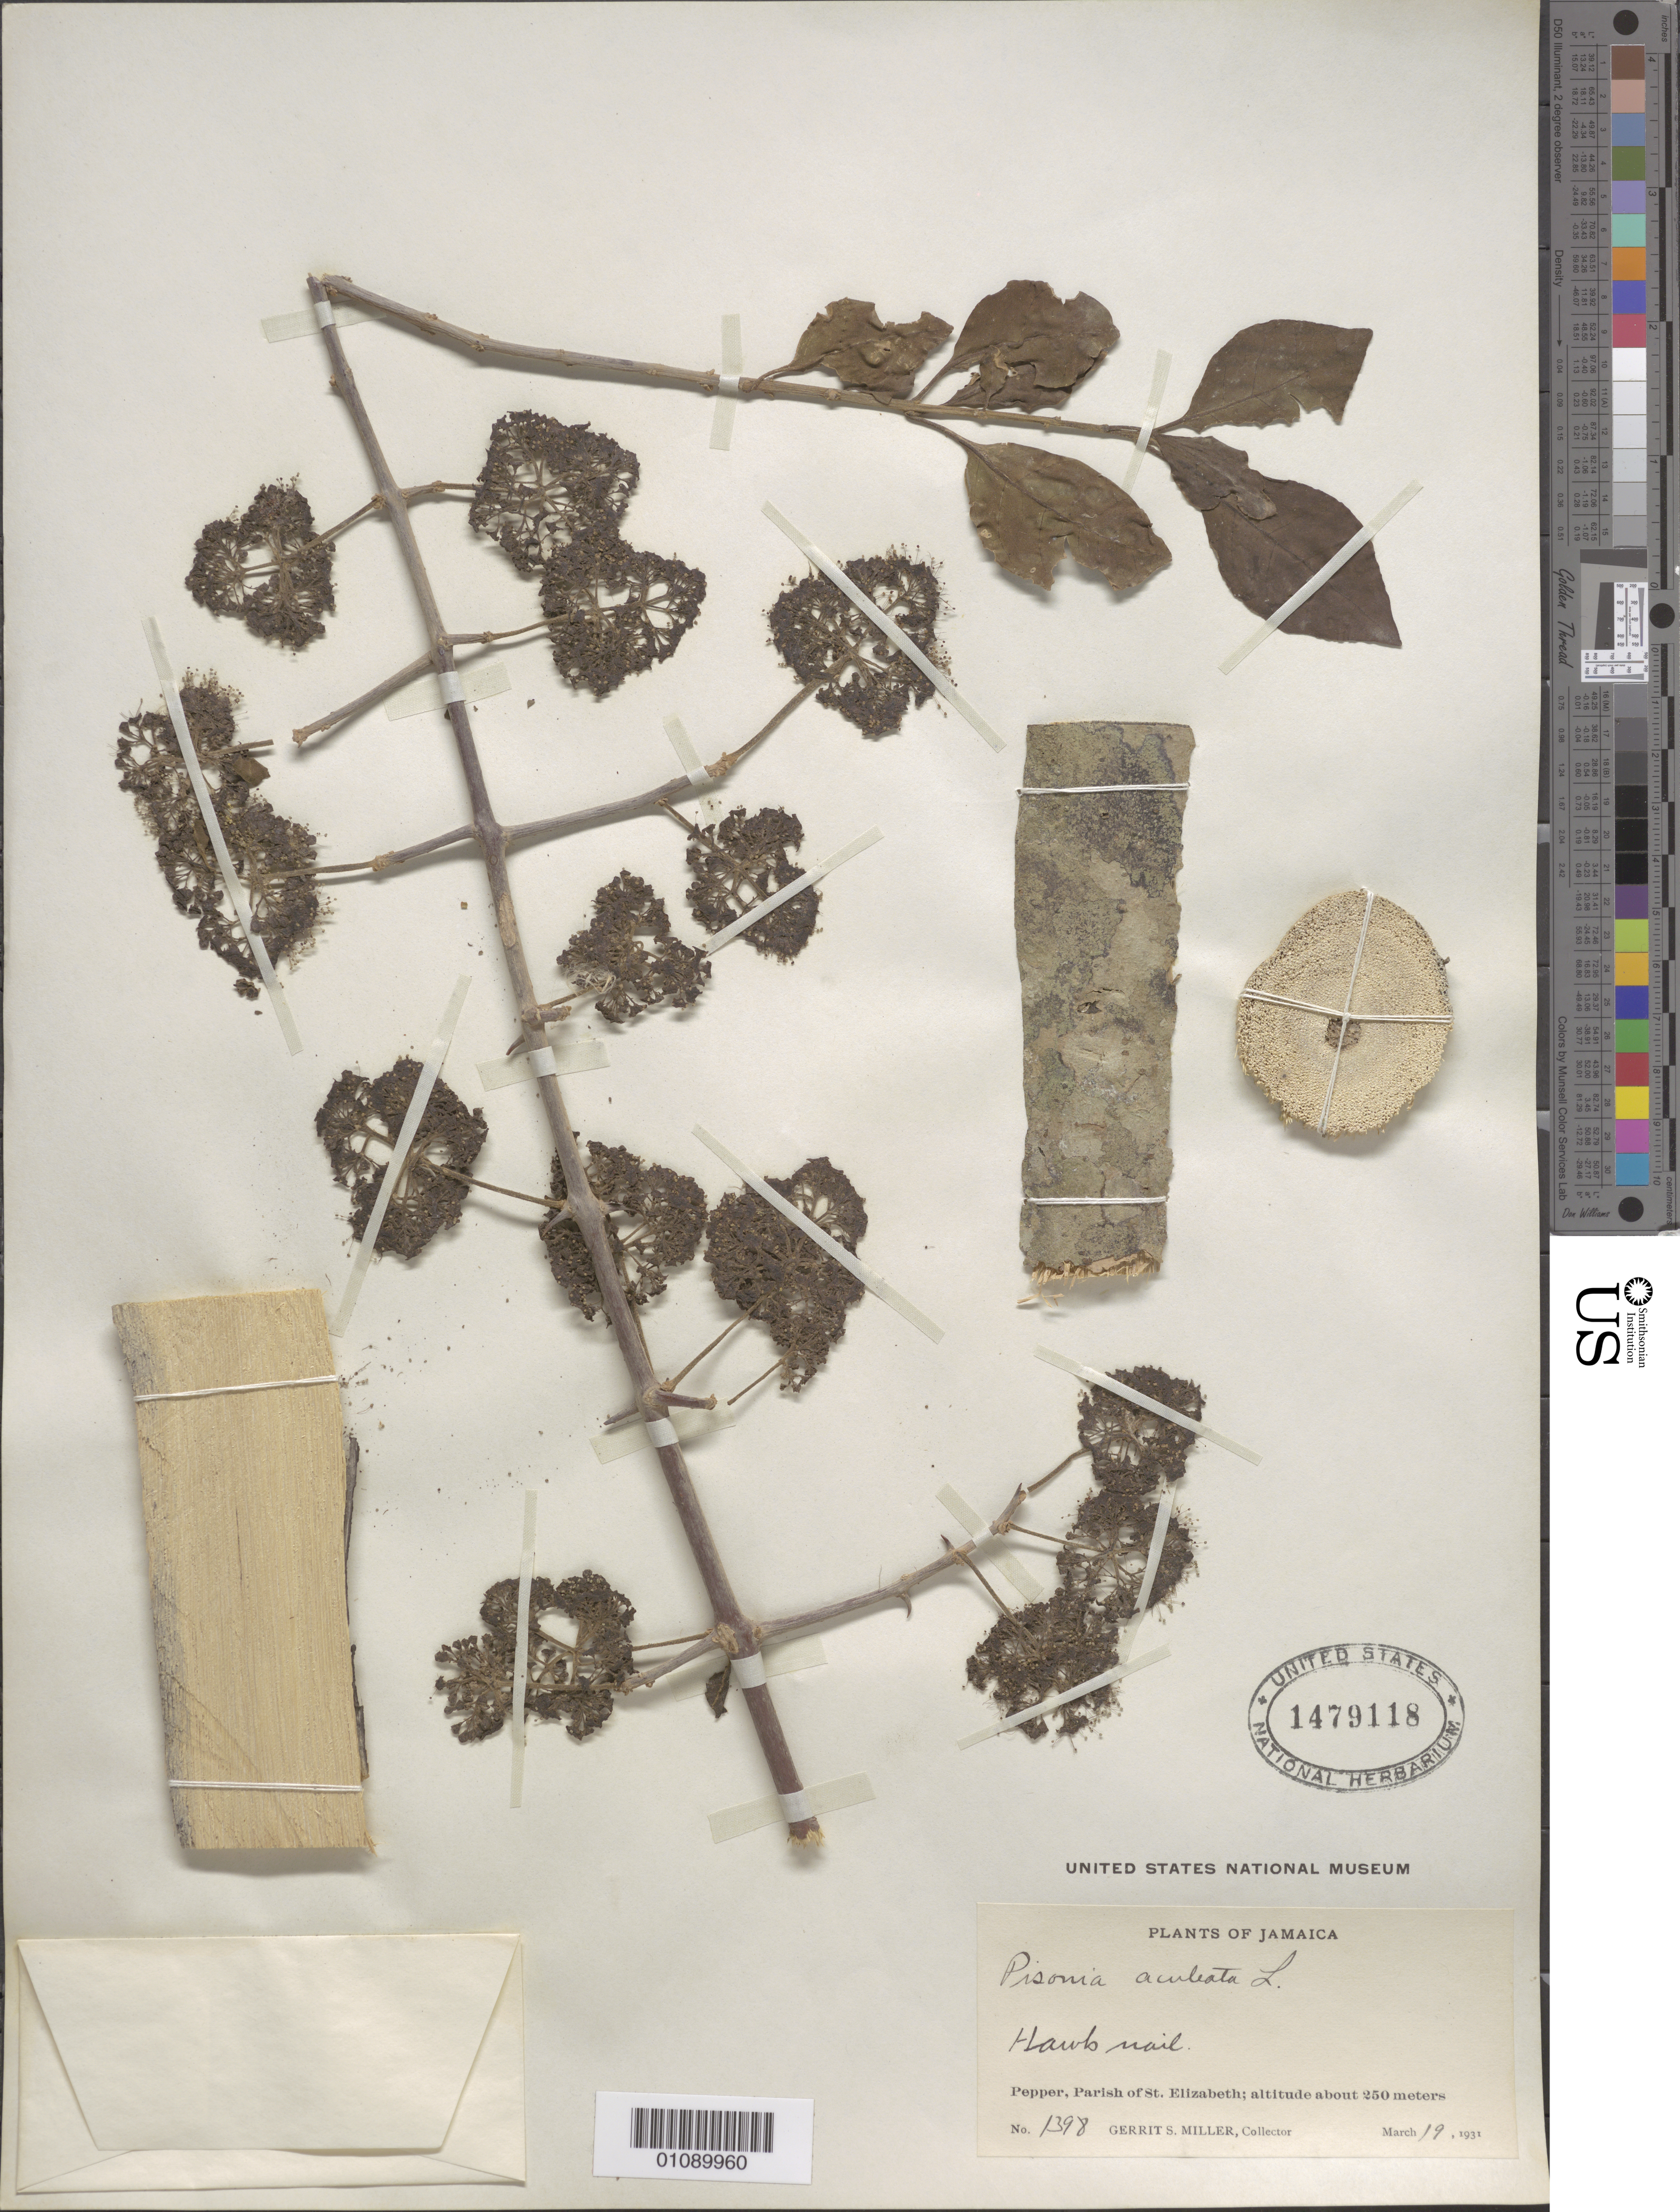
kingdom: Plantae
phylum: Tracheophyta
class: Magnoliopsida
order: Caryophyllales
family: Nyctaginaceae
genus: Pisonia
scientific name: Pisonia aculeata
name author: L.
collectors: G. S. Miller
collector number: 1398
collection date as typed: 19 Mar 1931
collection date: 1931-03-19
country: Jamaica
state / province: Saint Elizabeth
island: Jamaica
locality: Pepper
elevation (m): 250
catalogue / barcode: US 1479118